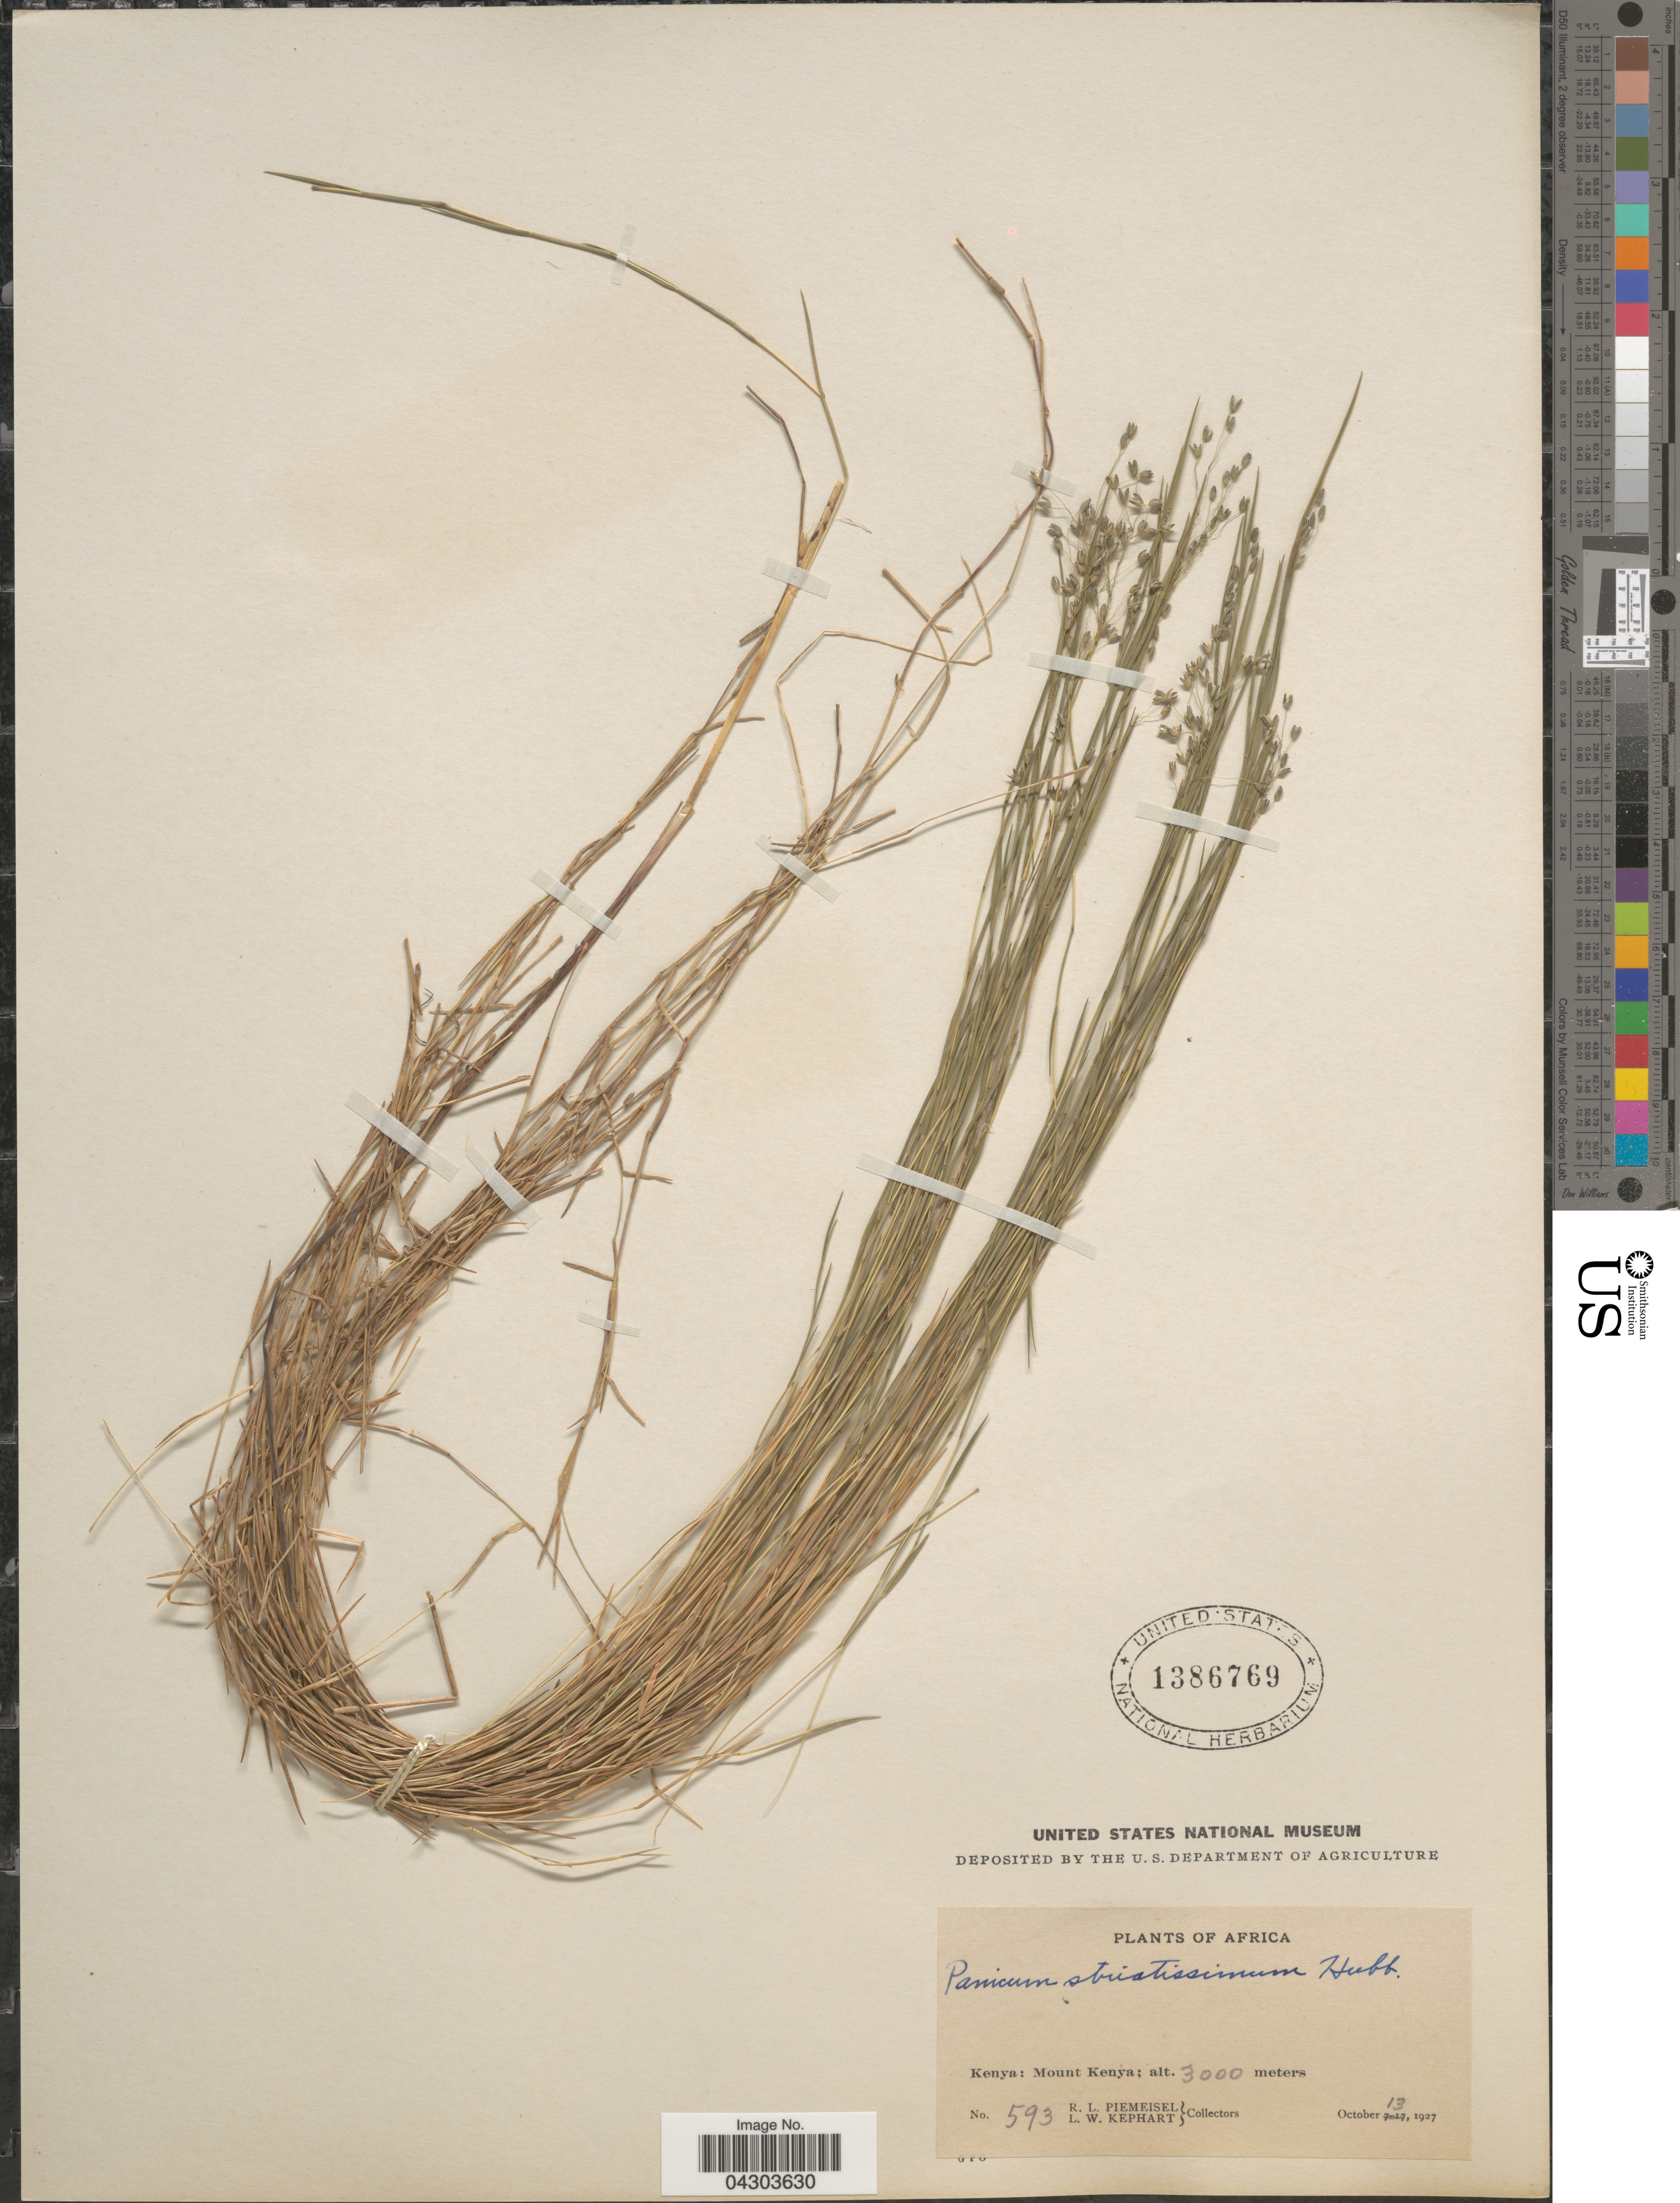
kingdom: Plantae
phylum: Tracheophyta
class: Liliopsida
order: Poales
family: Poaceae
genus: Panicum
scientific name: Panicum eickii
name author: Mez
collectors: R. L. Piemeisel & L. W. Kephart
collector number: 593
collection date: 1927-10-13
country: Kenya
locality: Mount Kenya.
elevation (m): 3000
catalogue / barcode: US 1386769